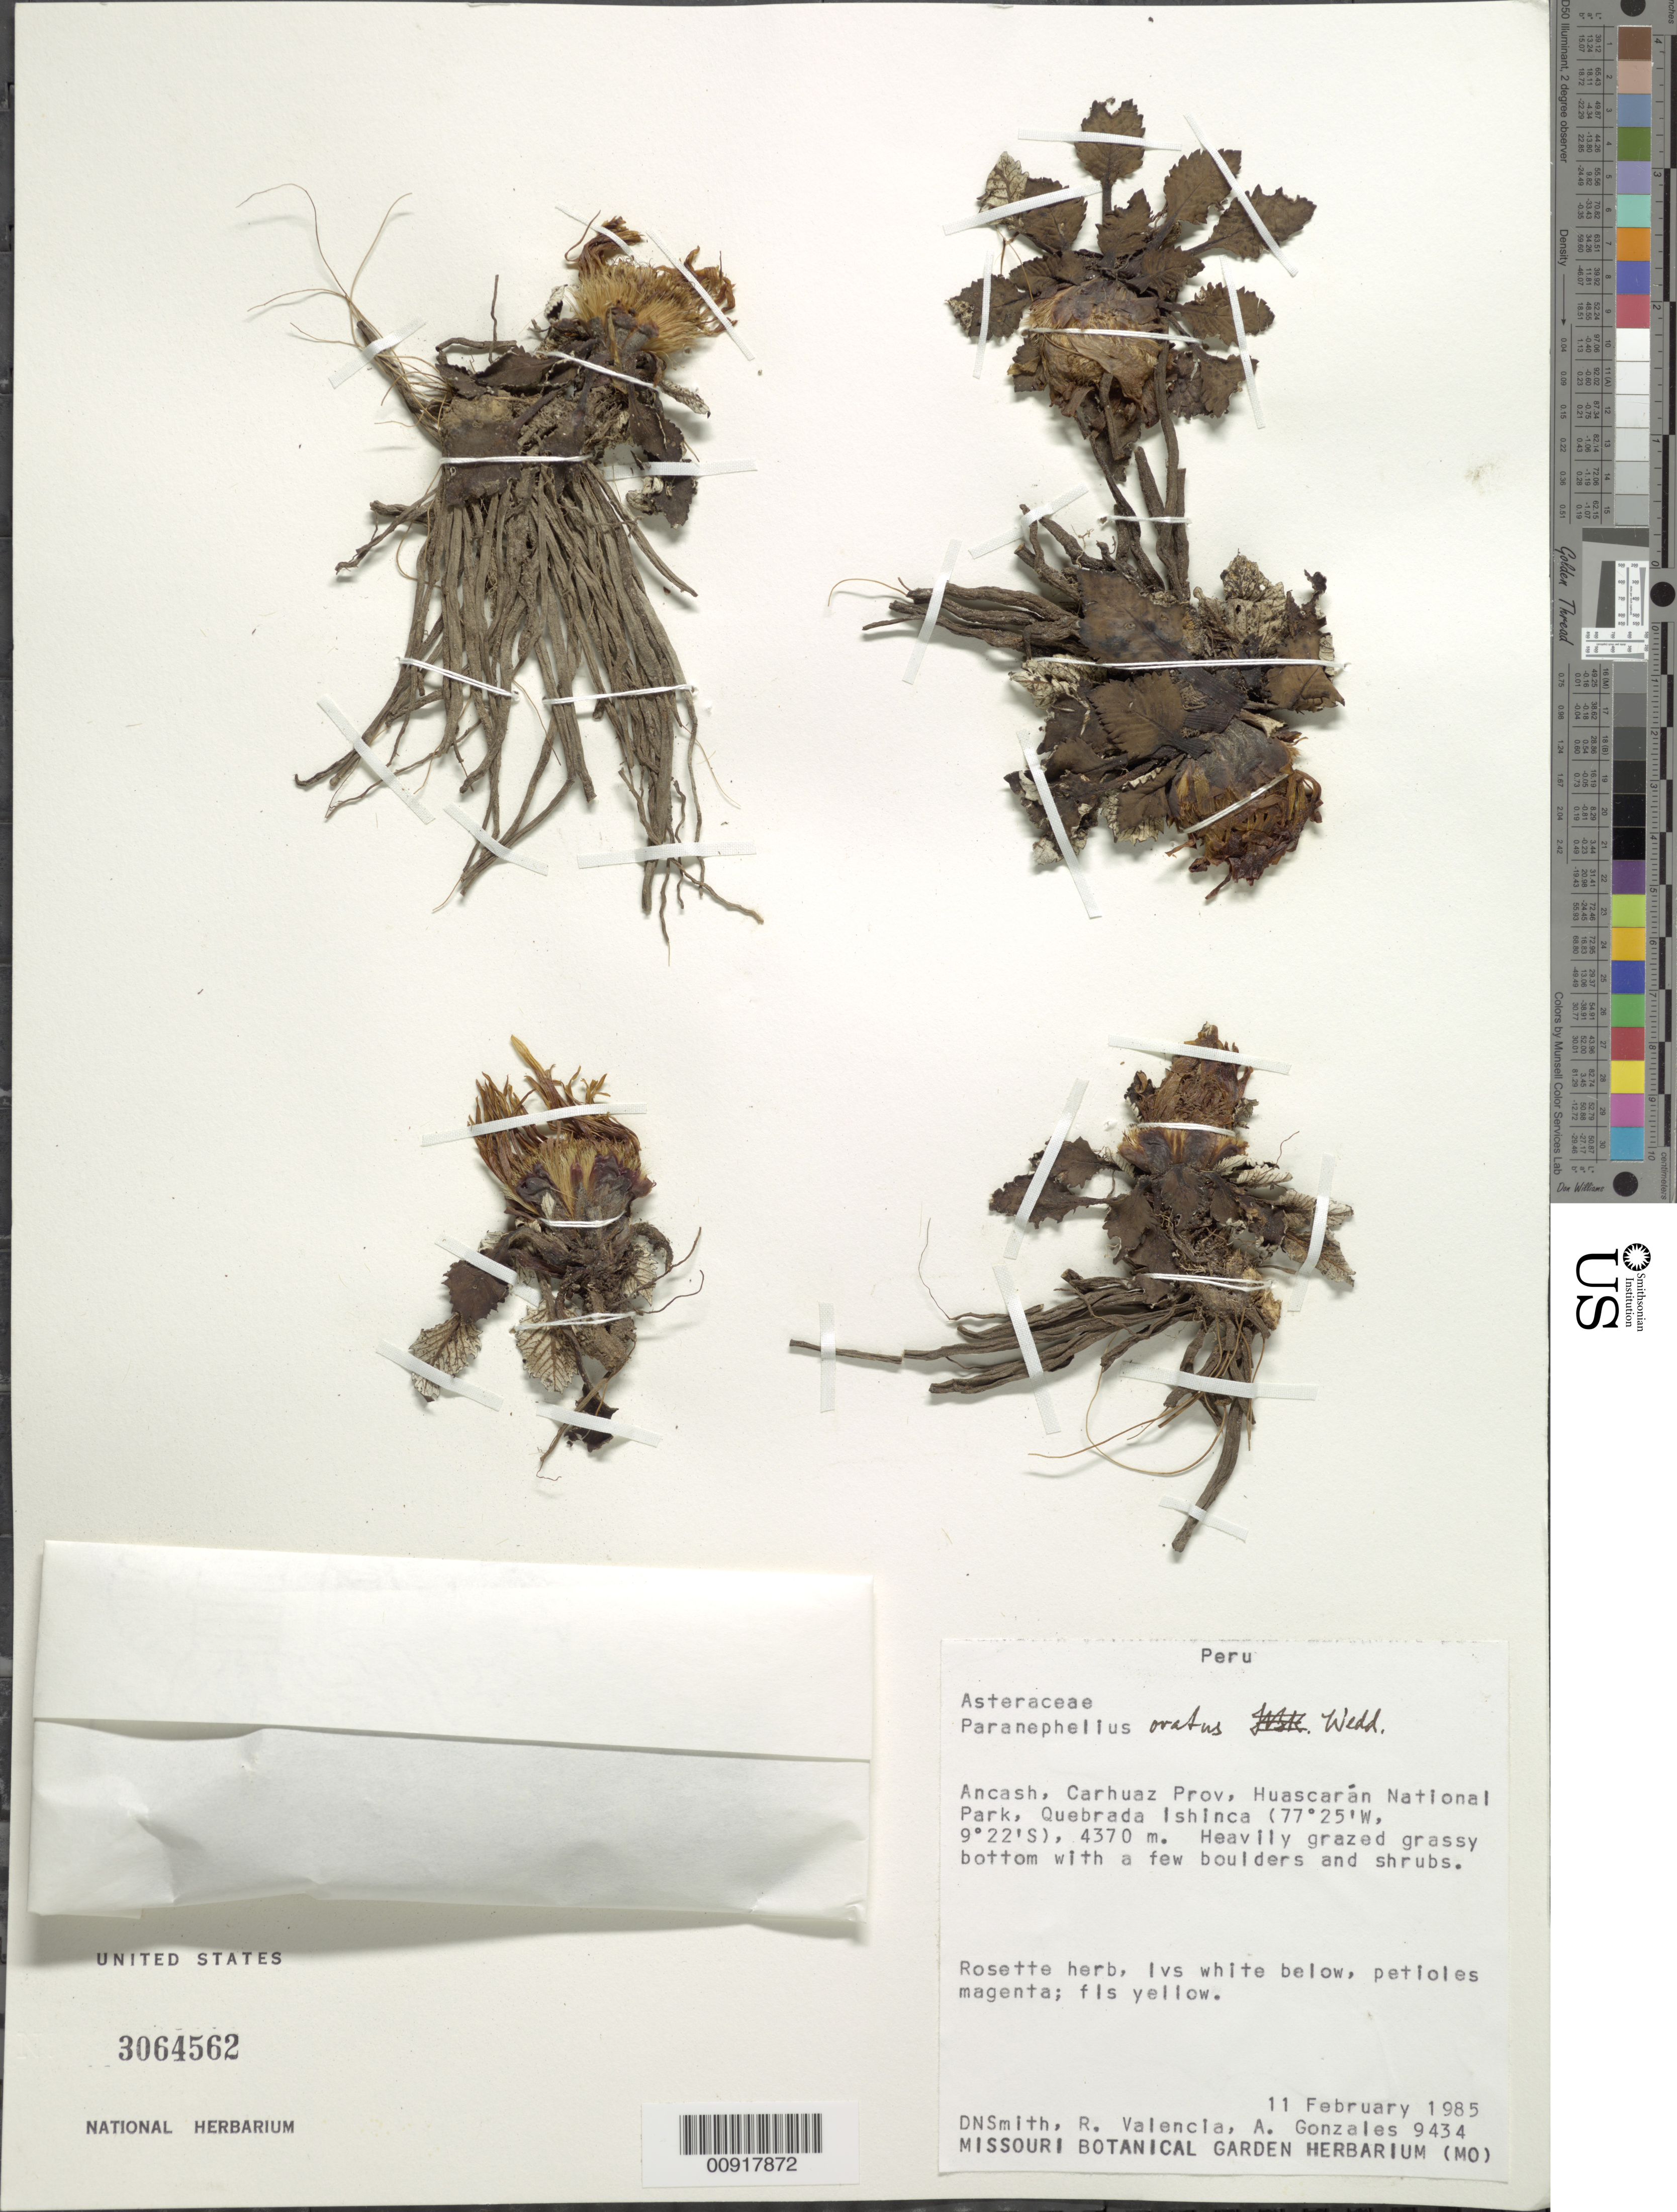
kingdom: Plantae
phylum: Tracheophyta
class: Magnoliopsida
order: Asterales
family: Asteraceae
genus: Paranephelius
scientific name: Paranephelius ovatus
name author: A. Gray ex Wedd.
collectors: D. Smith, R. Valencia & A. Gonzáles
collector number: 9434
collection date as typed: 11 February 1985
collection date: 1985-02-11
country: Peru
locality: Ancash, Prov. Carhuaz, Huascarán National park, quebrada Ishinca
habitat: Heavily grazed grassy bottom with a few boulders and shrubs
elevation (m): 4370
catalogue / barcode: US 3064562